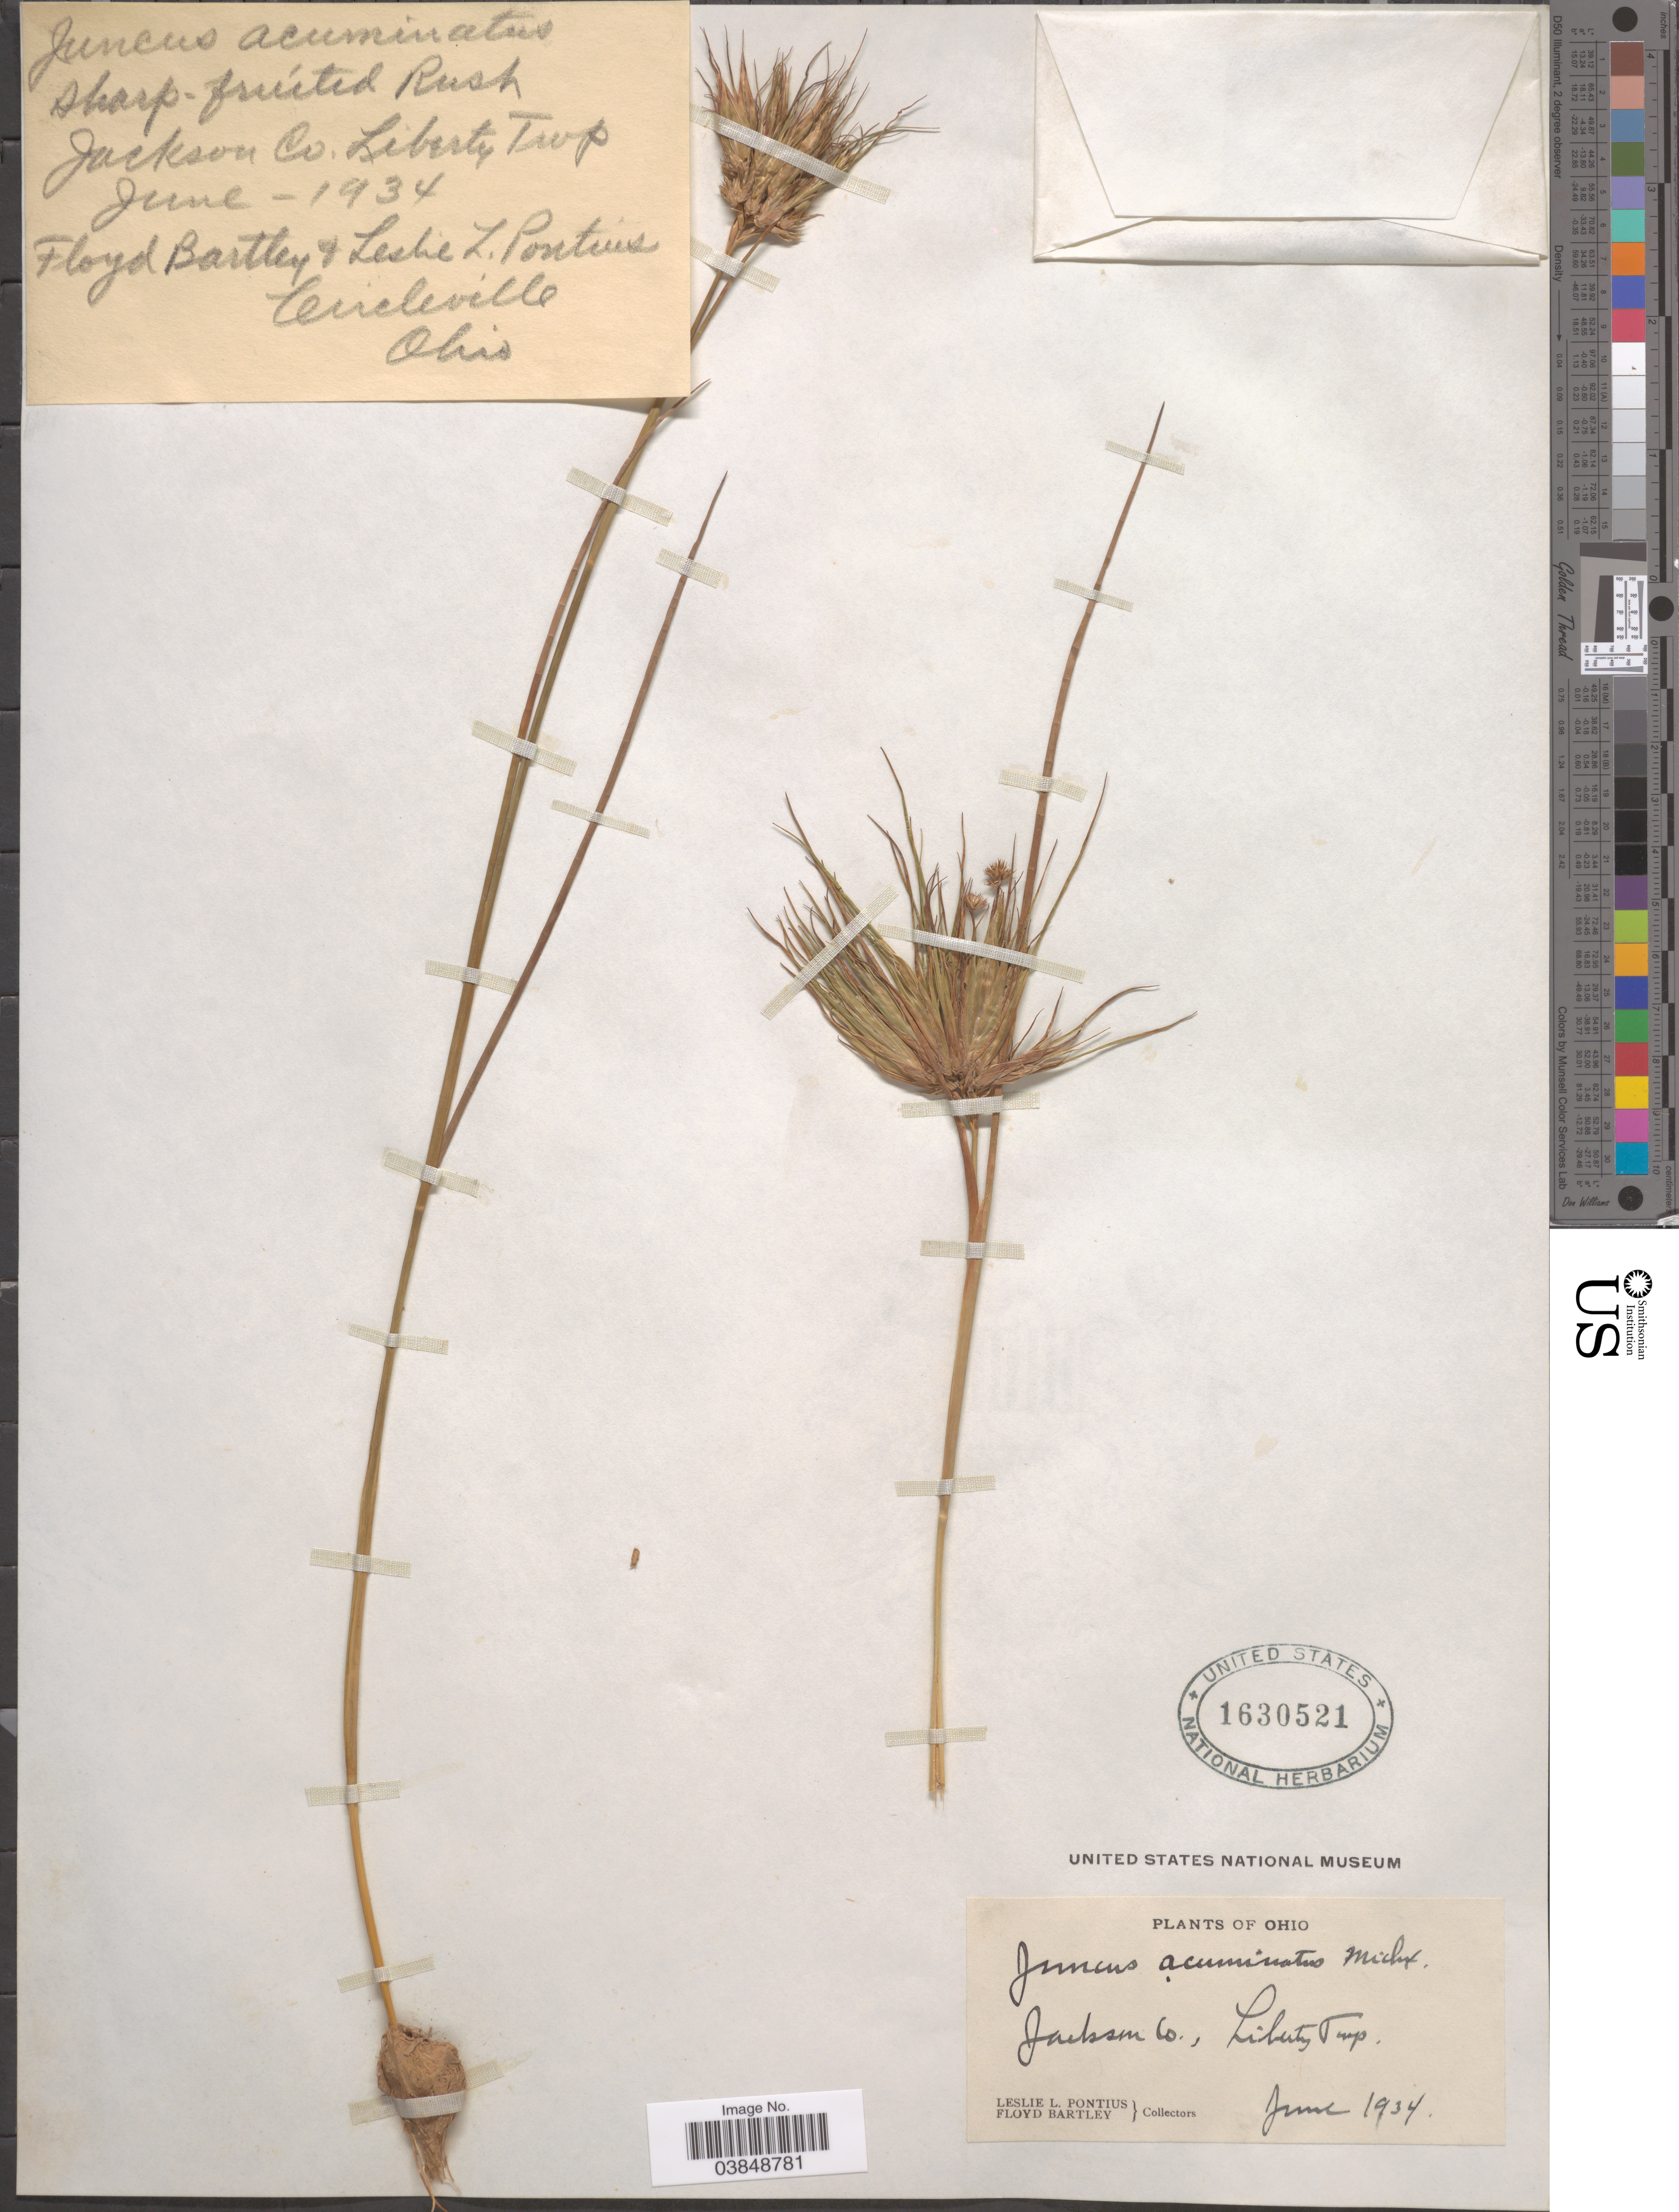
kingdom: Plantae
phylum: Tracheophyta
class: Liliopsida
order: Poales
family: Juncaceae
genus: Juncus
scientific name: Juncus acuminatus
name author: Michx.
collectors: L. Pontius & F. Bartley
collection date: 1934-06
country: United States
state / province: Ohio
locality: Jackson Co., Liberty Twp.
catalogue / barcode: US 1630521